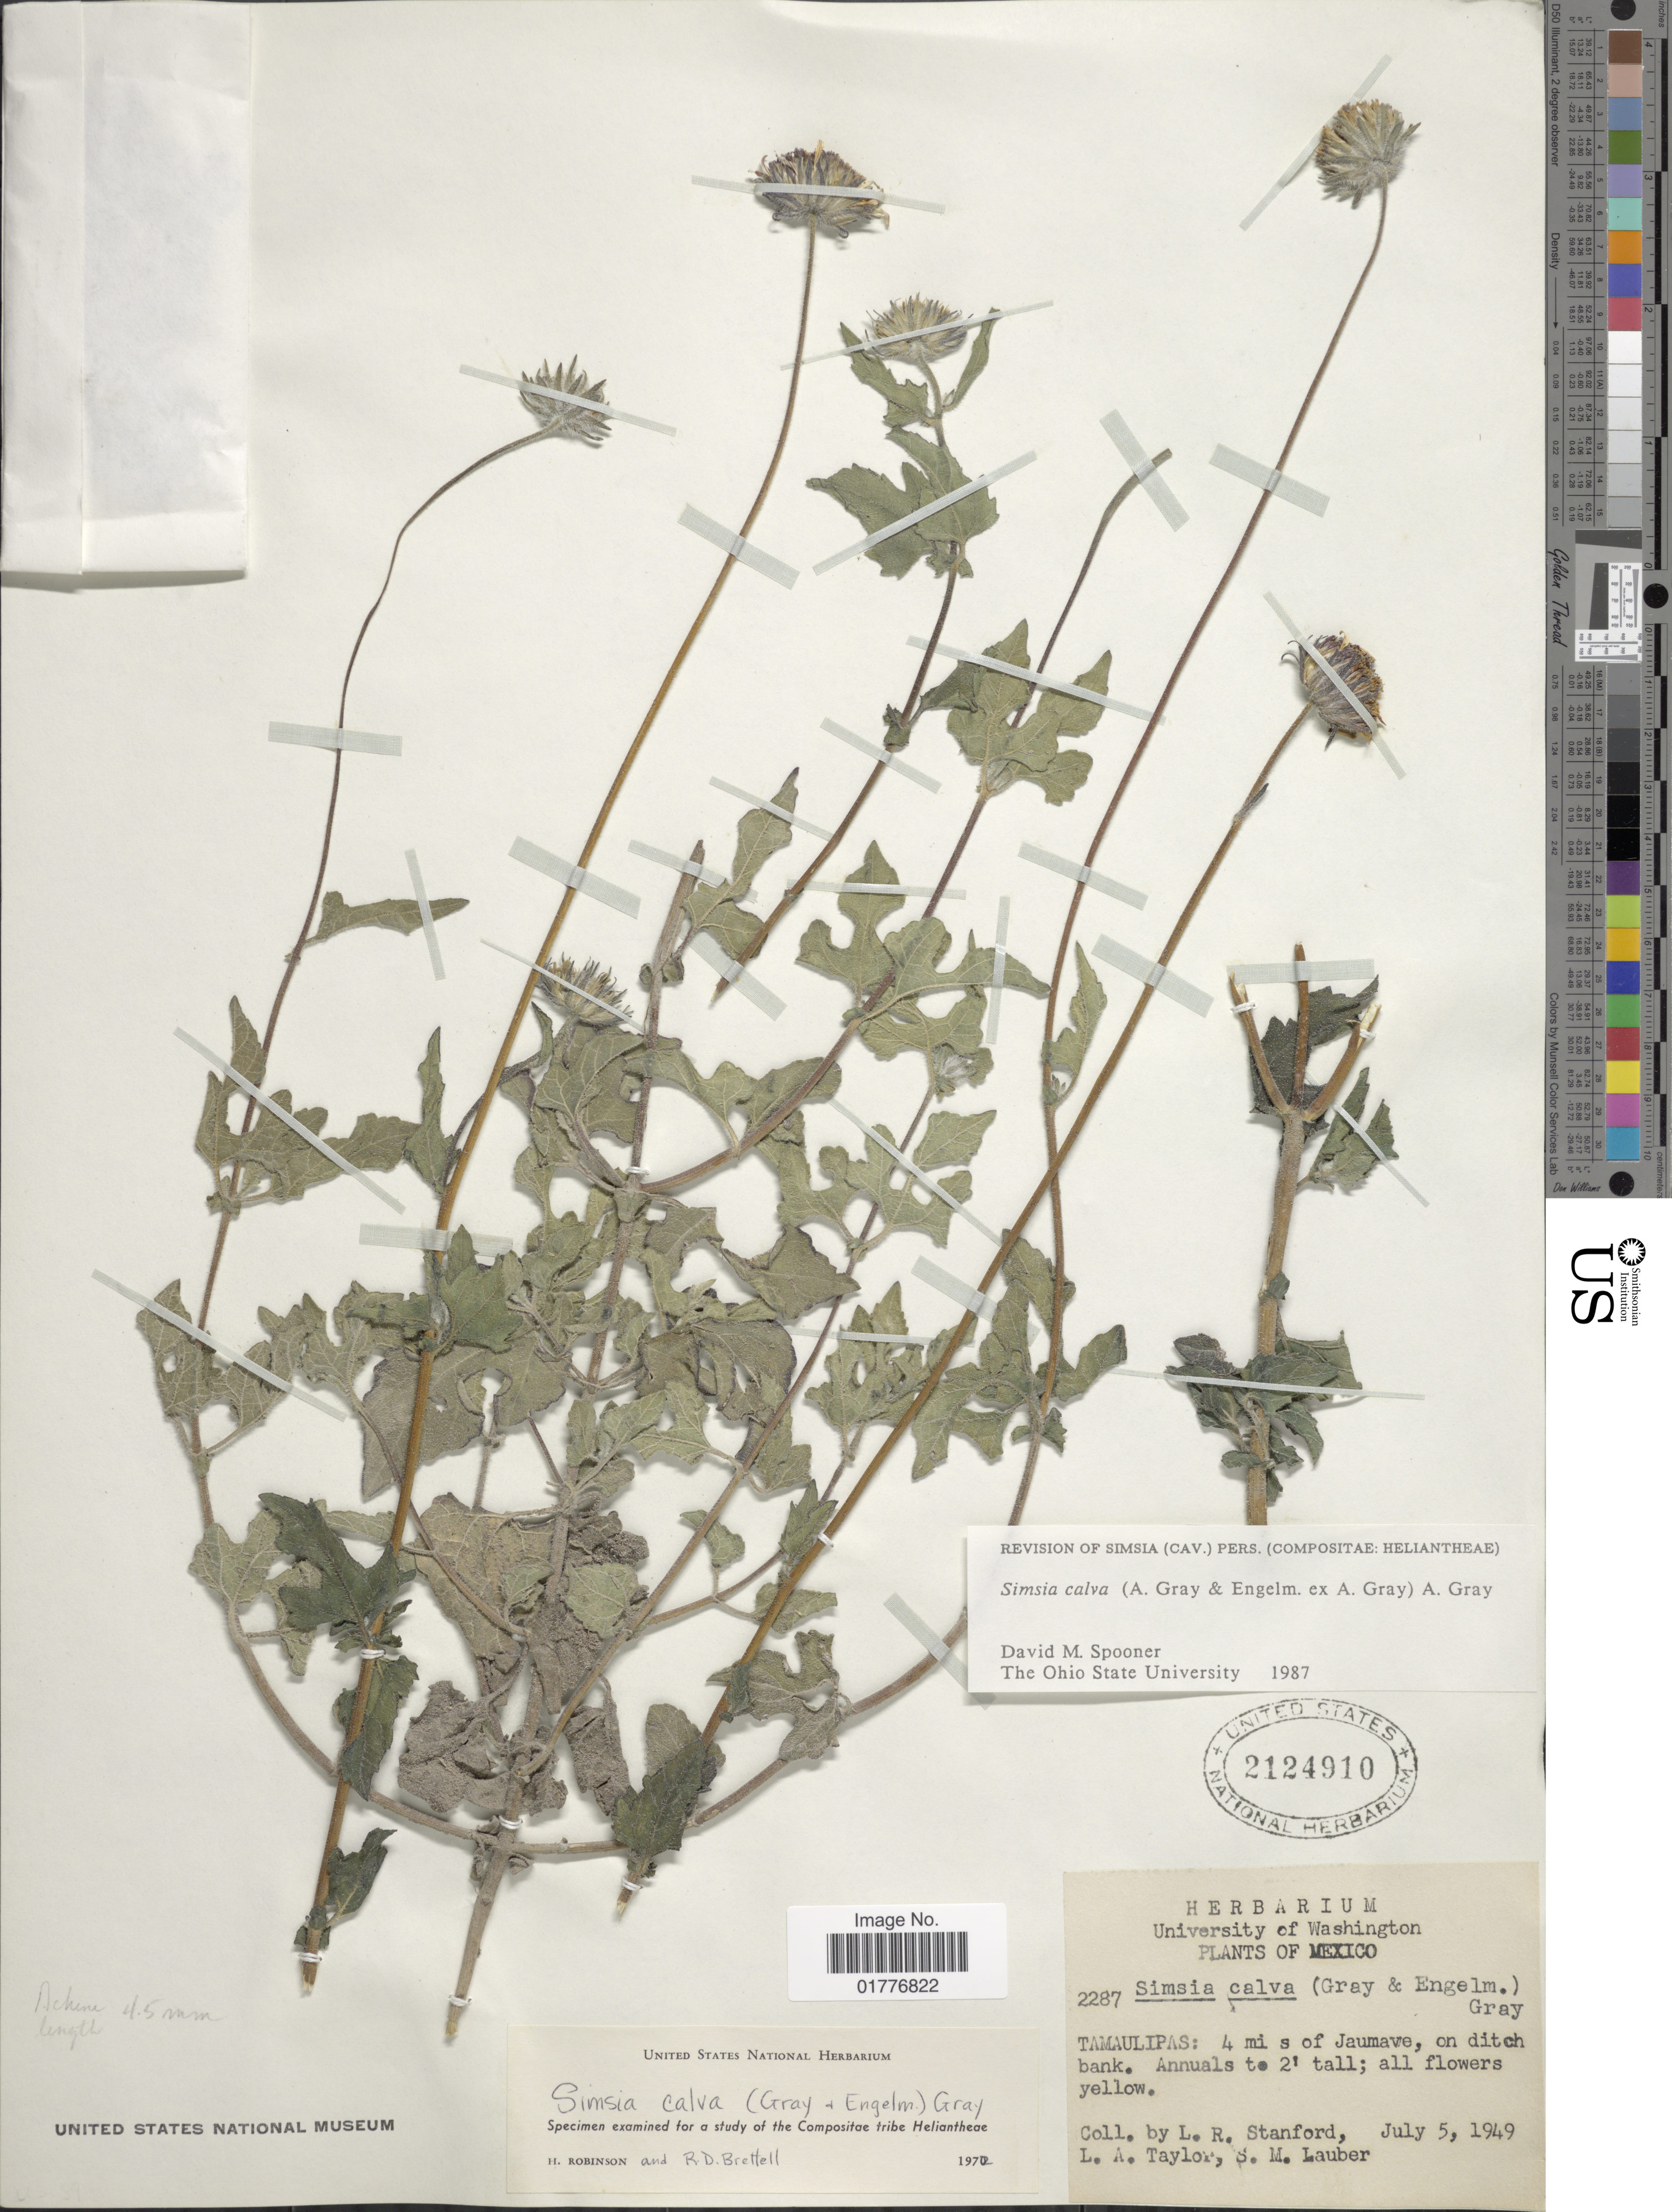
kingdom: Plantae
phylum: Tracheophyta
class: Magnoliopsida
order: Asterales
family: Asteraceae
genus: Simsia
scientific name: Simsia calva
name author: A. Gray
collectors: L. R. Stanford, L. A. Taylor & S. M. Lauber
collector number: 2287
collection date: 1949-07-05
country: Mexico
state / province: Tamaulipas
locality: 4 mi. s of Jaumave, on ditch bank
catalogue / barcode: US 2124910